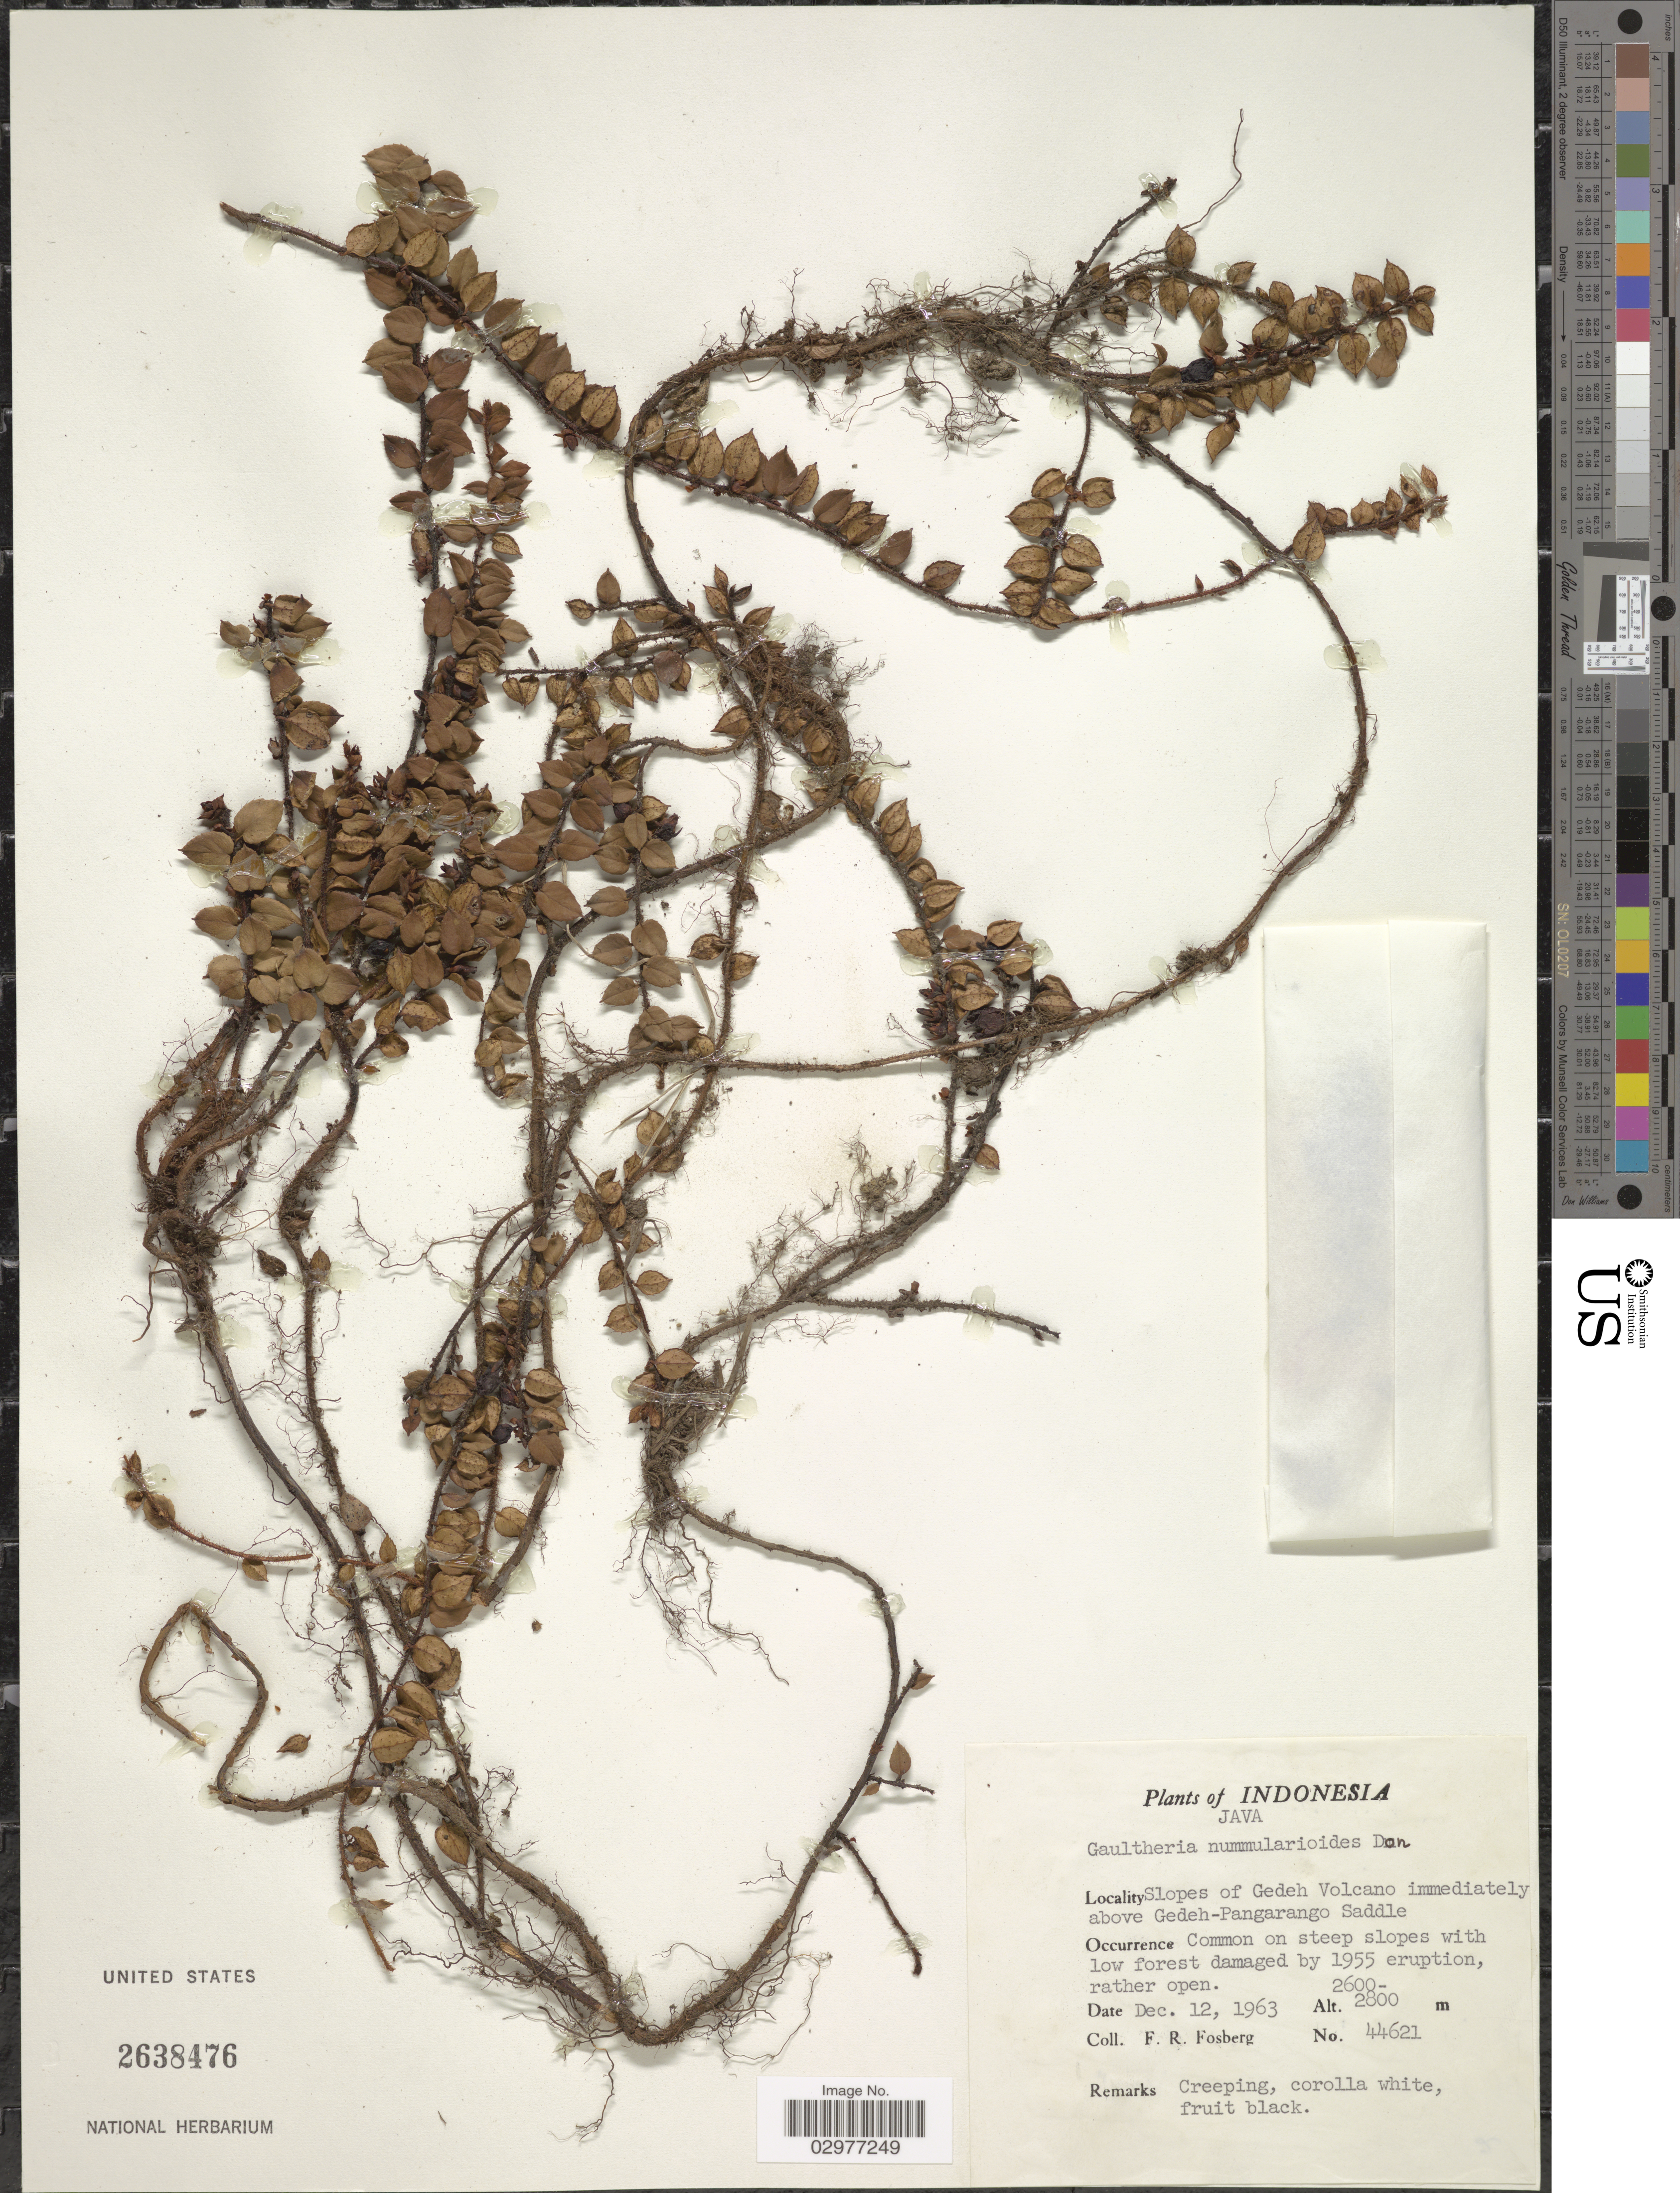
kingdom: Plantae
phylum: Tracheophyta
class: Magnoliopsida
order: Ericales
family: Ericaceae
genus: Gaultheria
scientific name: Gaultheria nummularioides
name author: G. Don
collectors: F. R. Fosberg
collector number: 44621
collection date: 1963-12-12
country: Indonesia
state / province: Java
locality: Slopes of Gedeh Volcano immediately above Gedeh-Pangarango Saddle.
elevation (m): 2600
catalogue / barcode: US 2638476